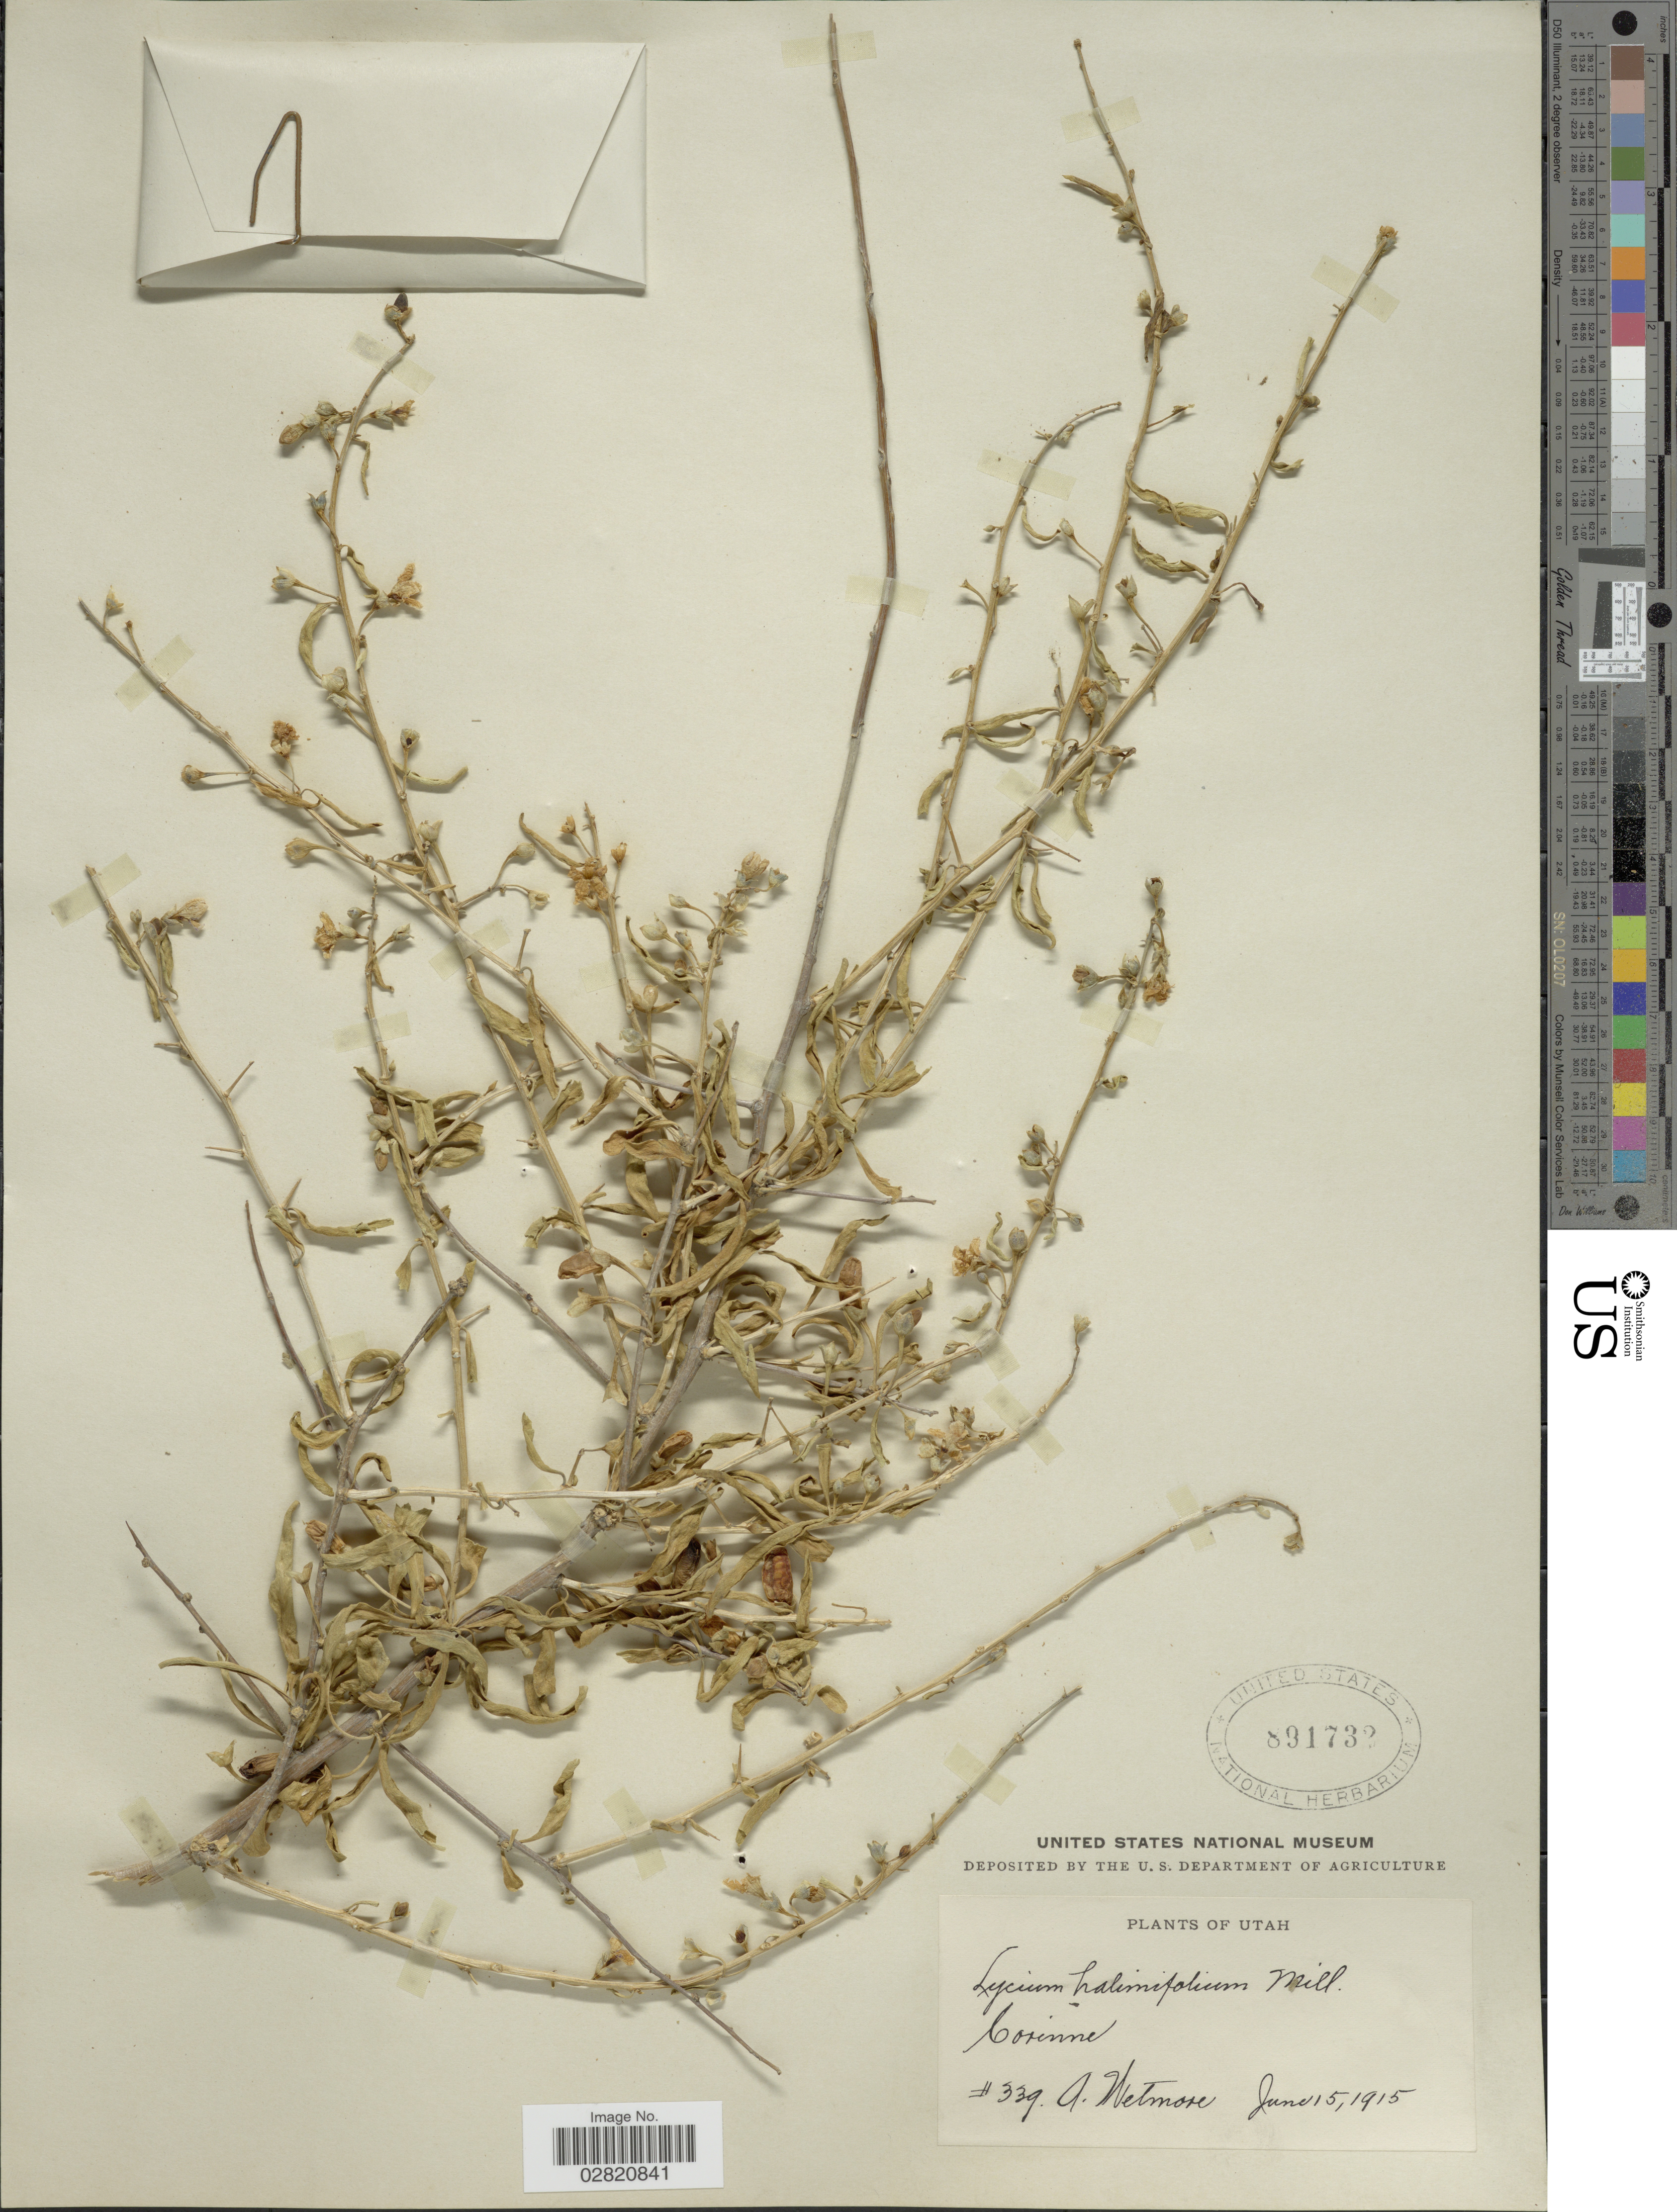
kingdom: Plantae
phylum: Tracheophyta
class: Magnoliopsida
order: Solanales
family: Solanaceae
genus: Lycium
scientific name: Lycium barbarum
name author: L.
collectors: A. Wetmore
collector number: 339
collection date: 1915-06-15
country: United States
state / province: Utah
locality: Corinne.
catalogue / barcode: US 891732